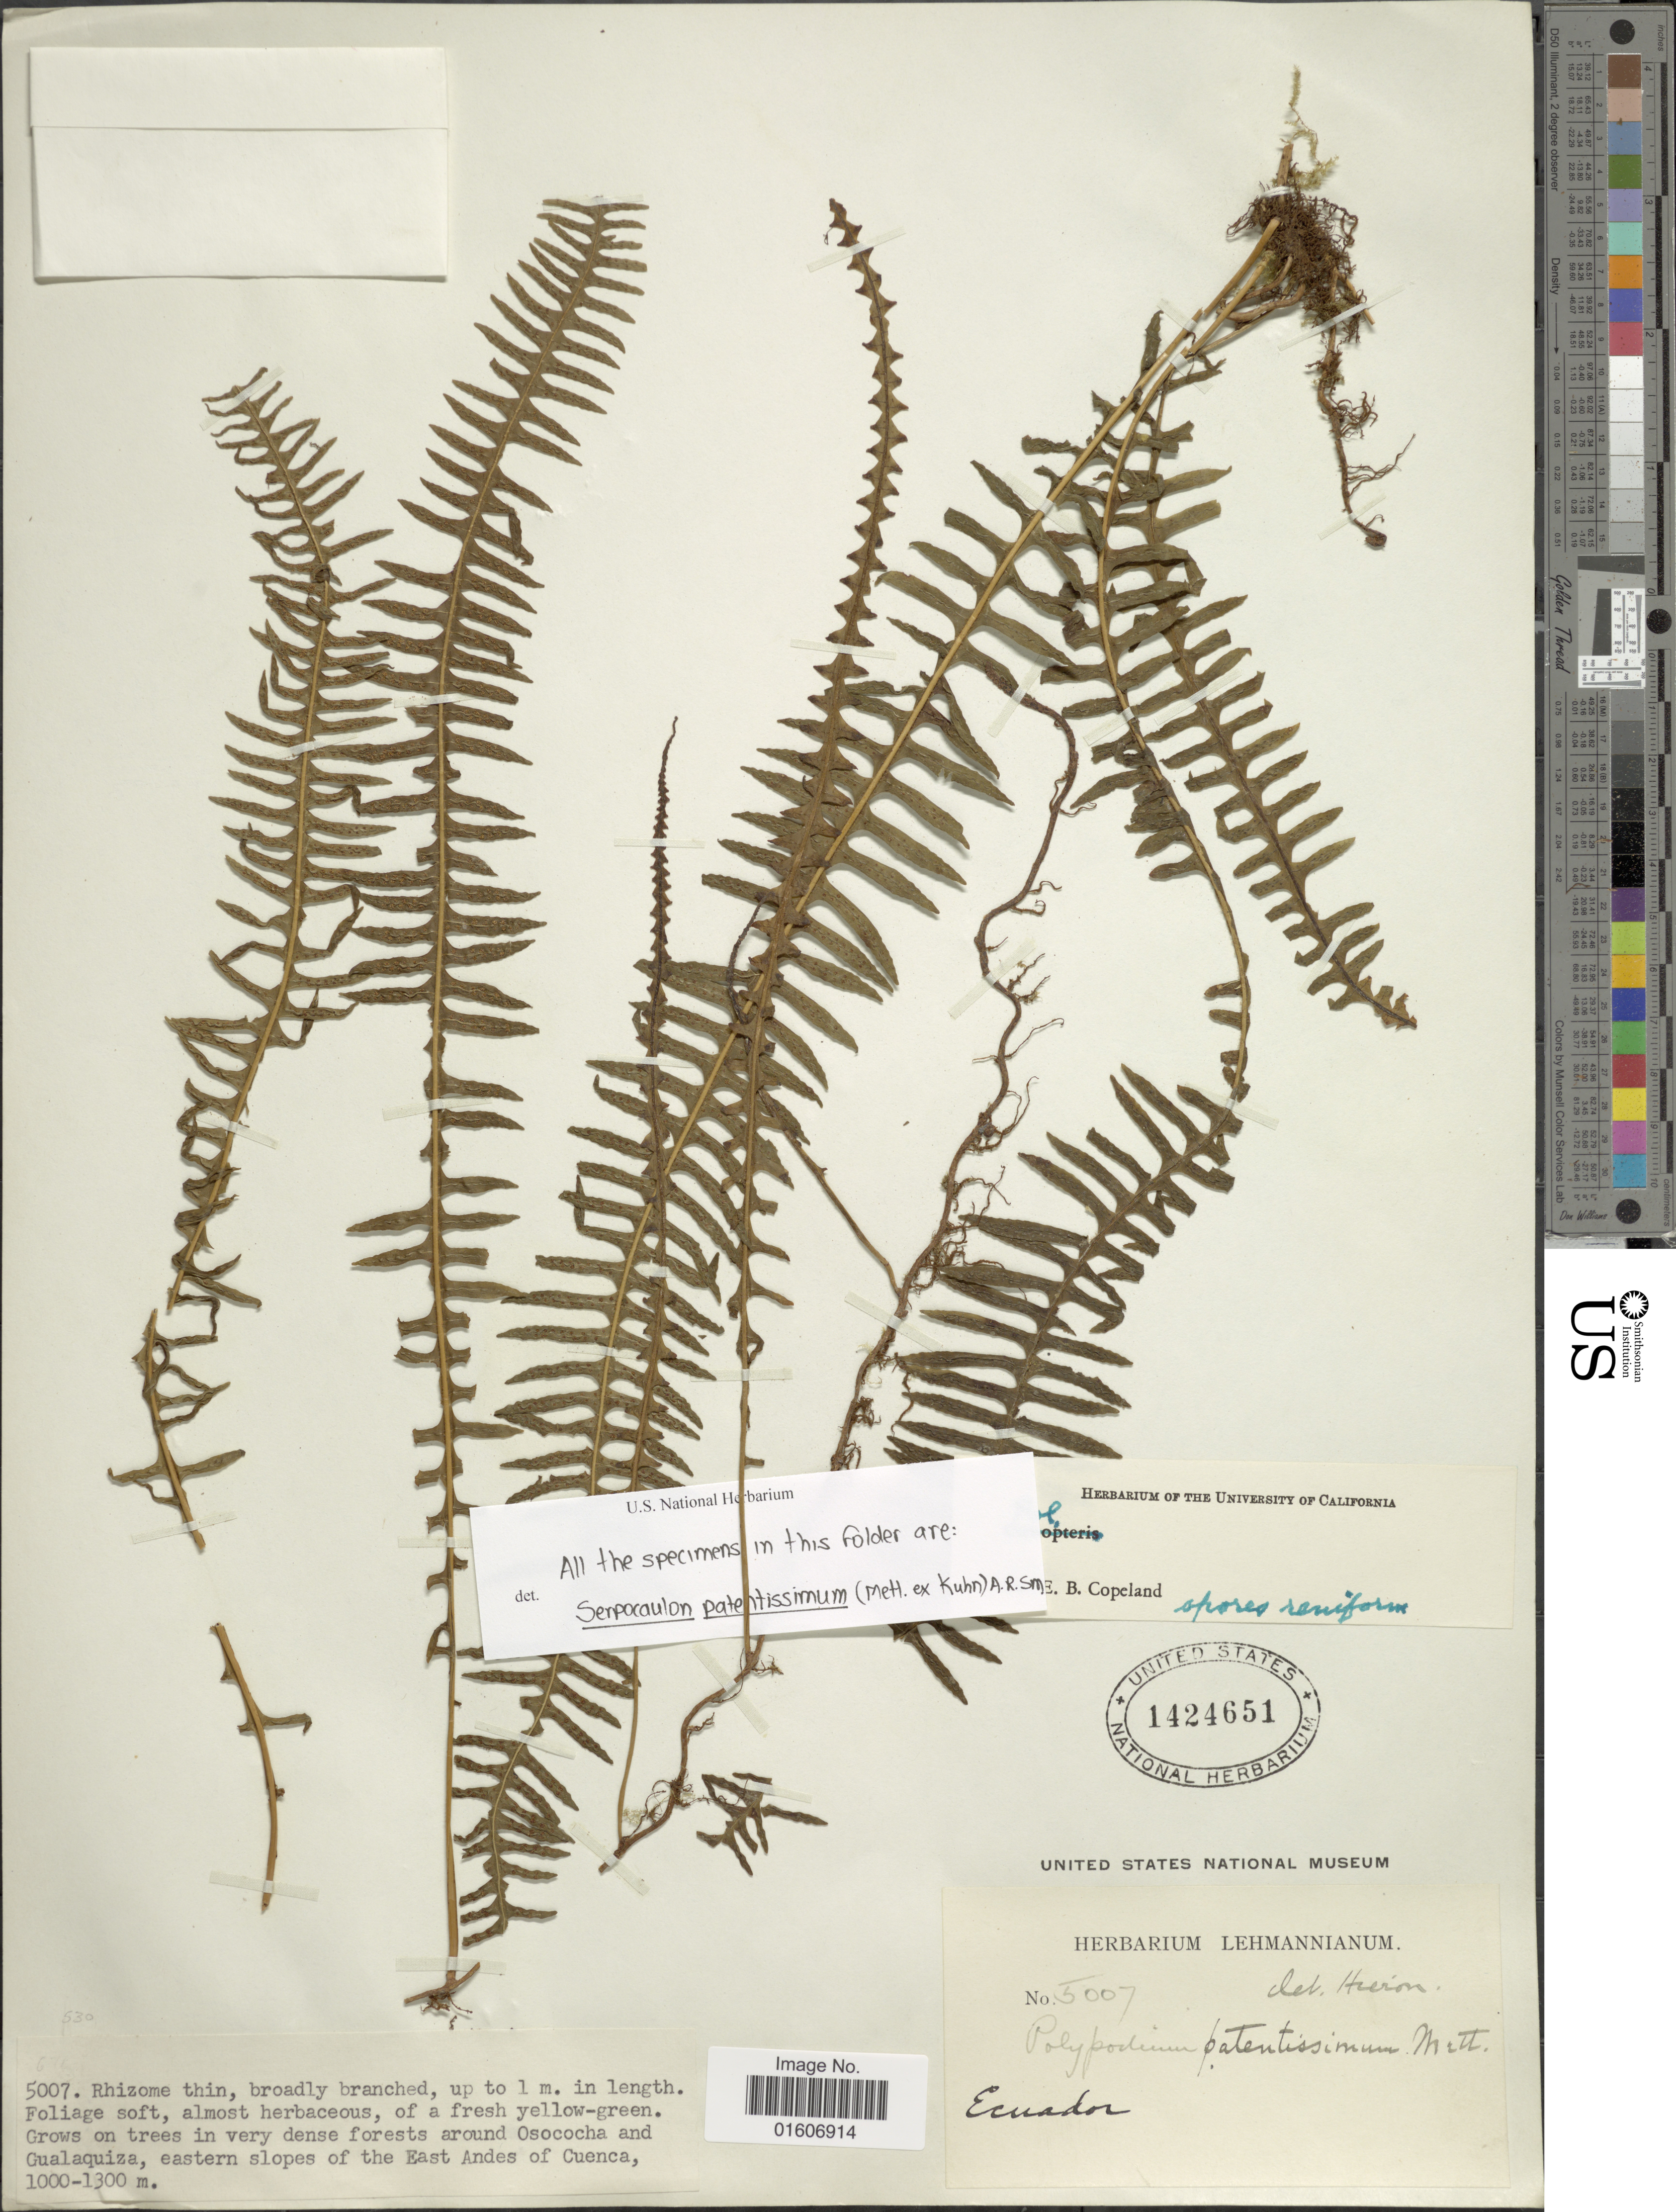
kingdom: Plantae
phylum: Tracheophyta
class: Polypodiopsida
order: Polypodiales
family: Polypodiaceae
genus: Serpocaulon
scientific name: Serpocaulon patentissimum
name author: (Mett. ex Kuhn) A.R. Sm.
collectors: ex herb. Lehmannianum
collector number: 5007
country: Ecuador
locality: Grows on trees in very dense forests around Osococha and Gualaquiza, eastern slopes of the East Andes of Cuenca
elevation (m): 1000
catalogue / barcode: US 1424651